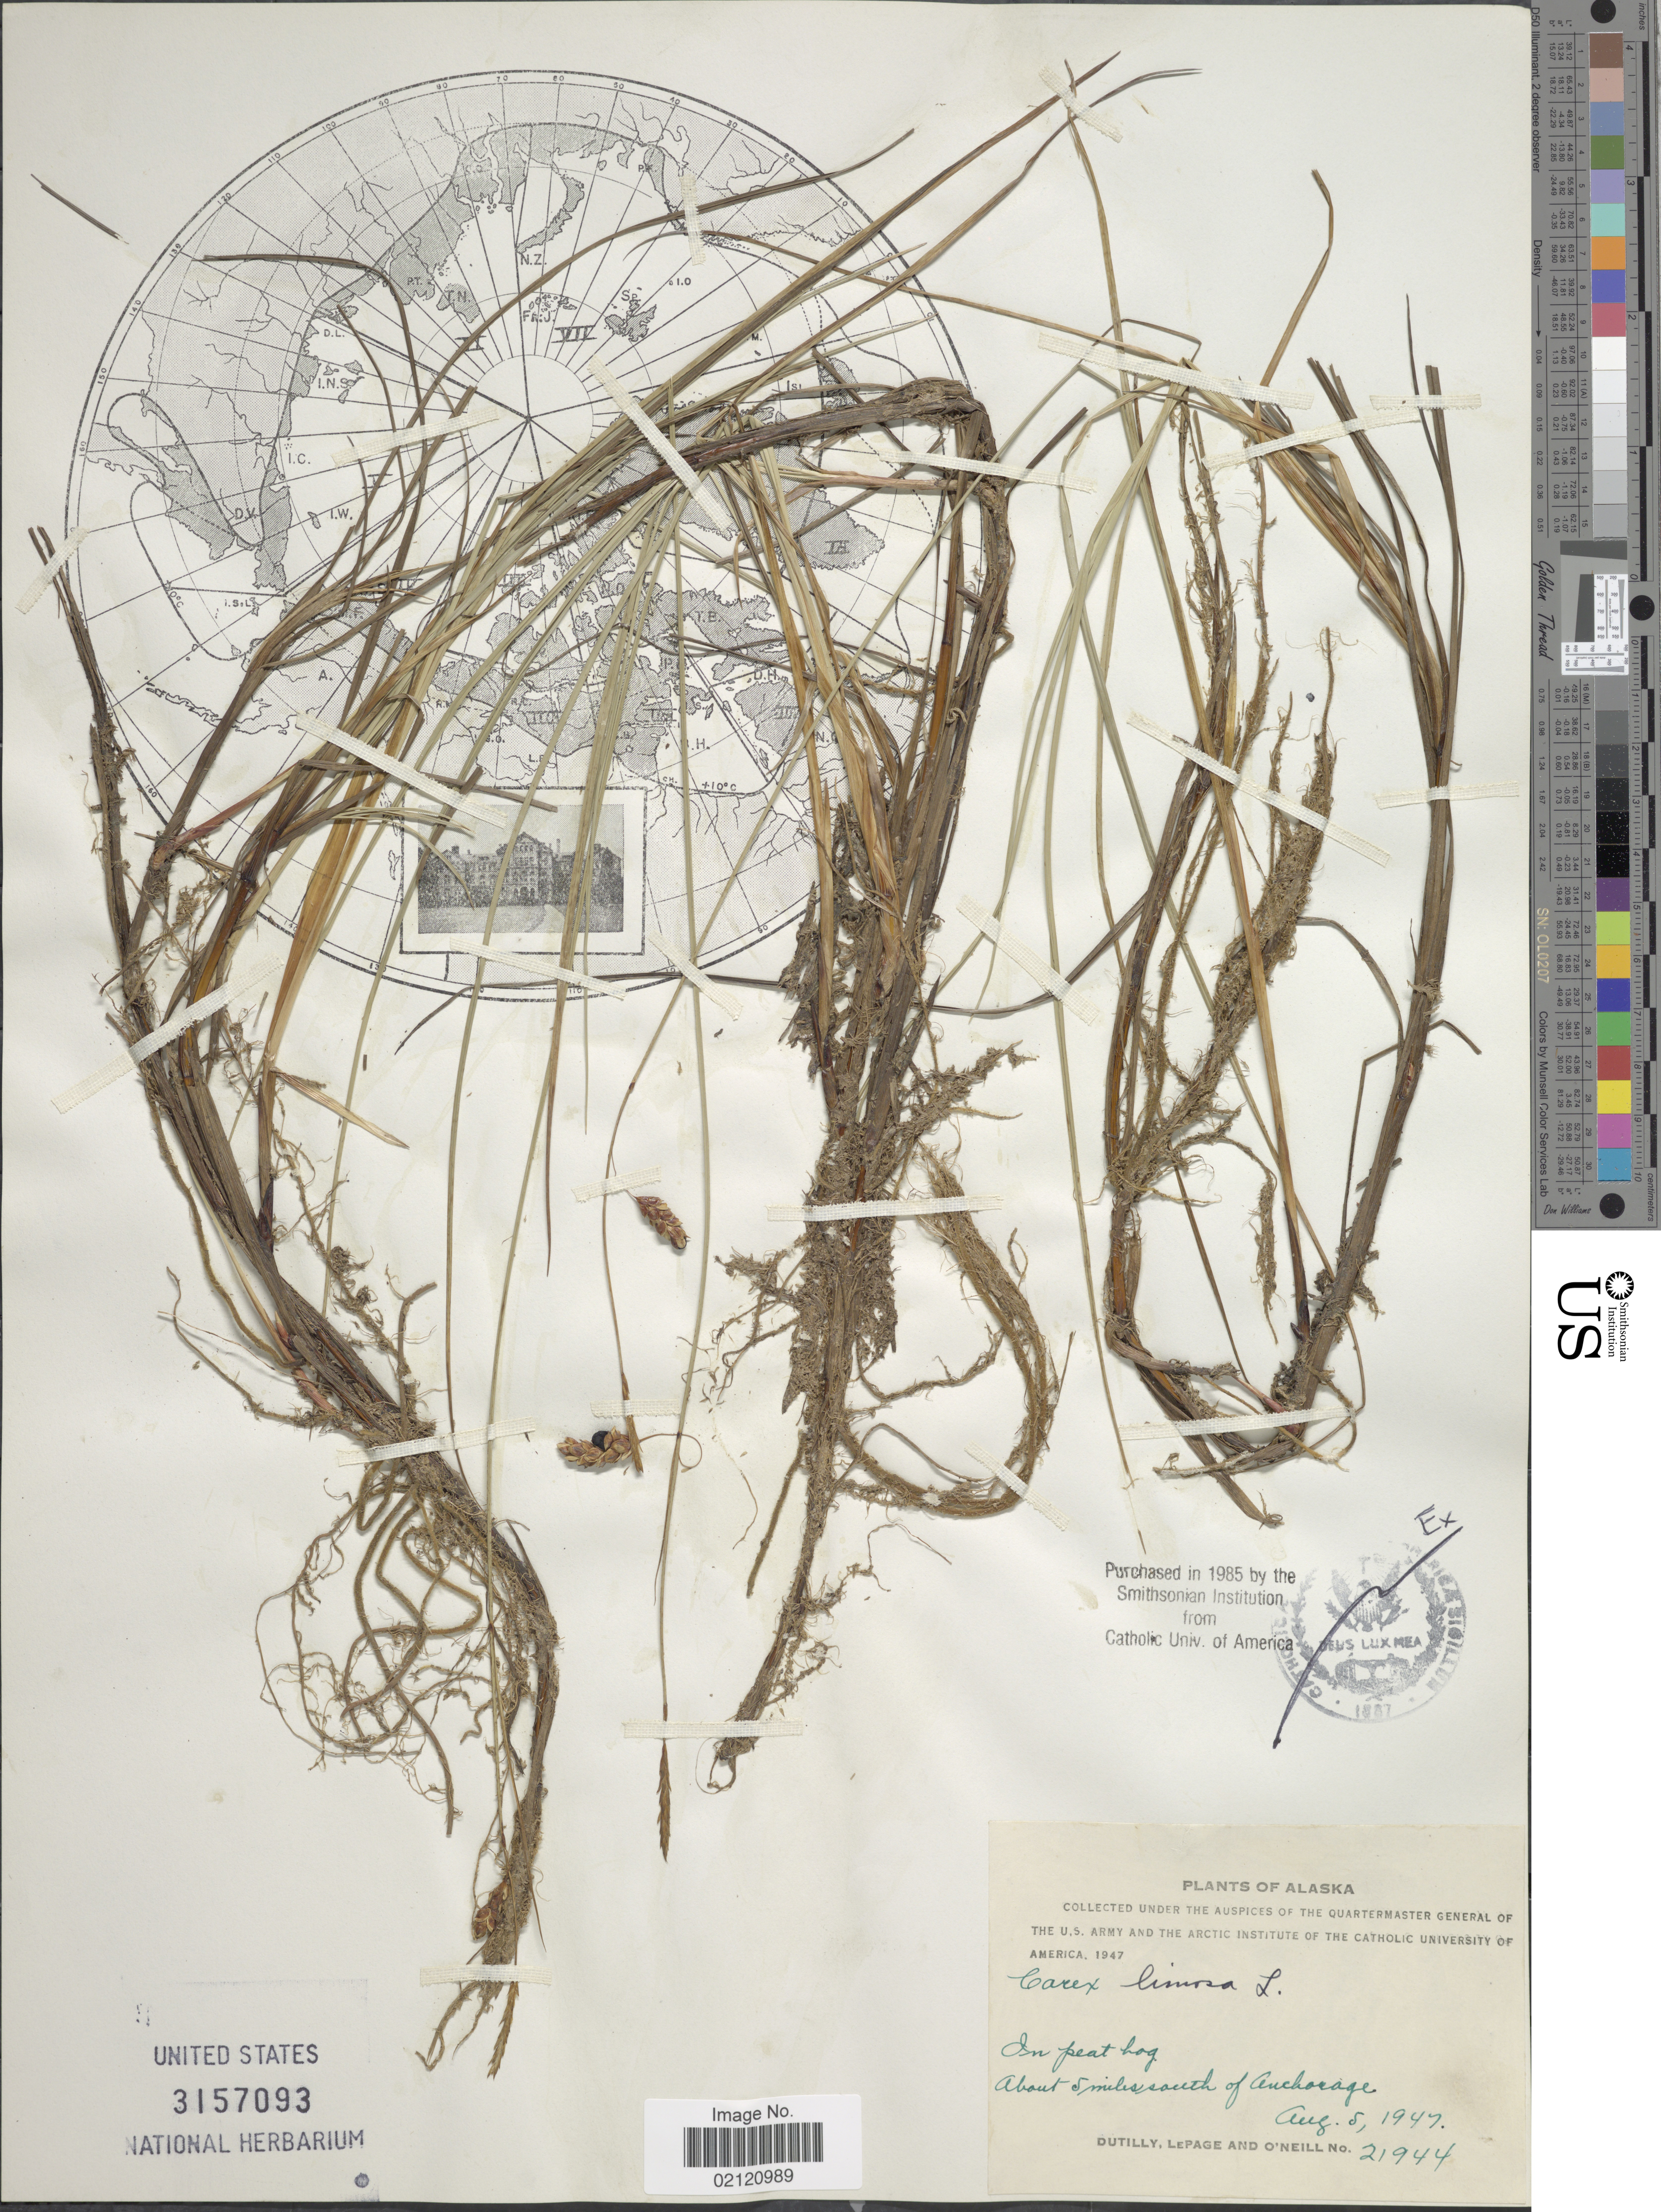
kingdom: Plantae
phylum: Tracheophyta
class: Liliopsida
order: Poales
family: Cyperaceae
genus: Carex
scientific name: Carex limosa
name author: L.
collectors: -. Dutilly, -. LePage & -. O'Neill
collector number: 21944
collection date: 1947-08-08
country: United States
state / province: Alaska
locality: About 5 miles south of Anchorage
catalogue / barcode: US 3157093